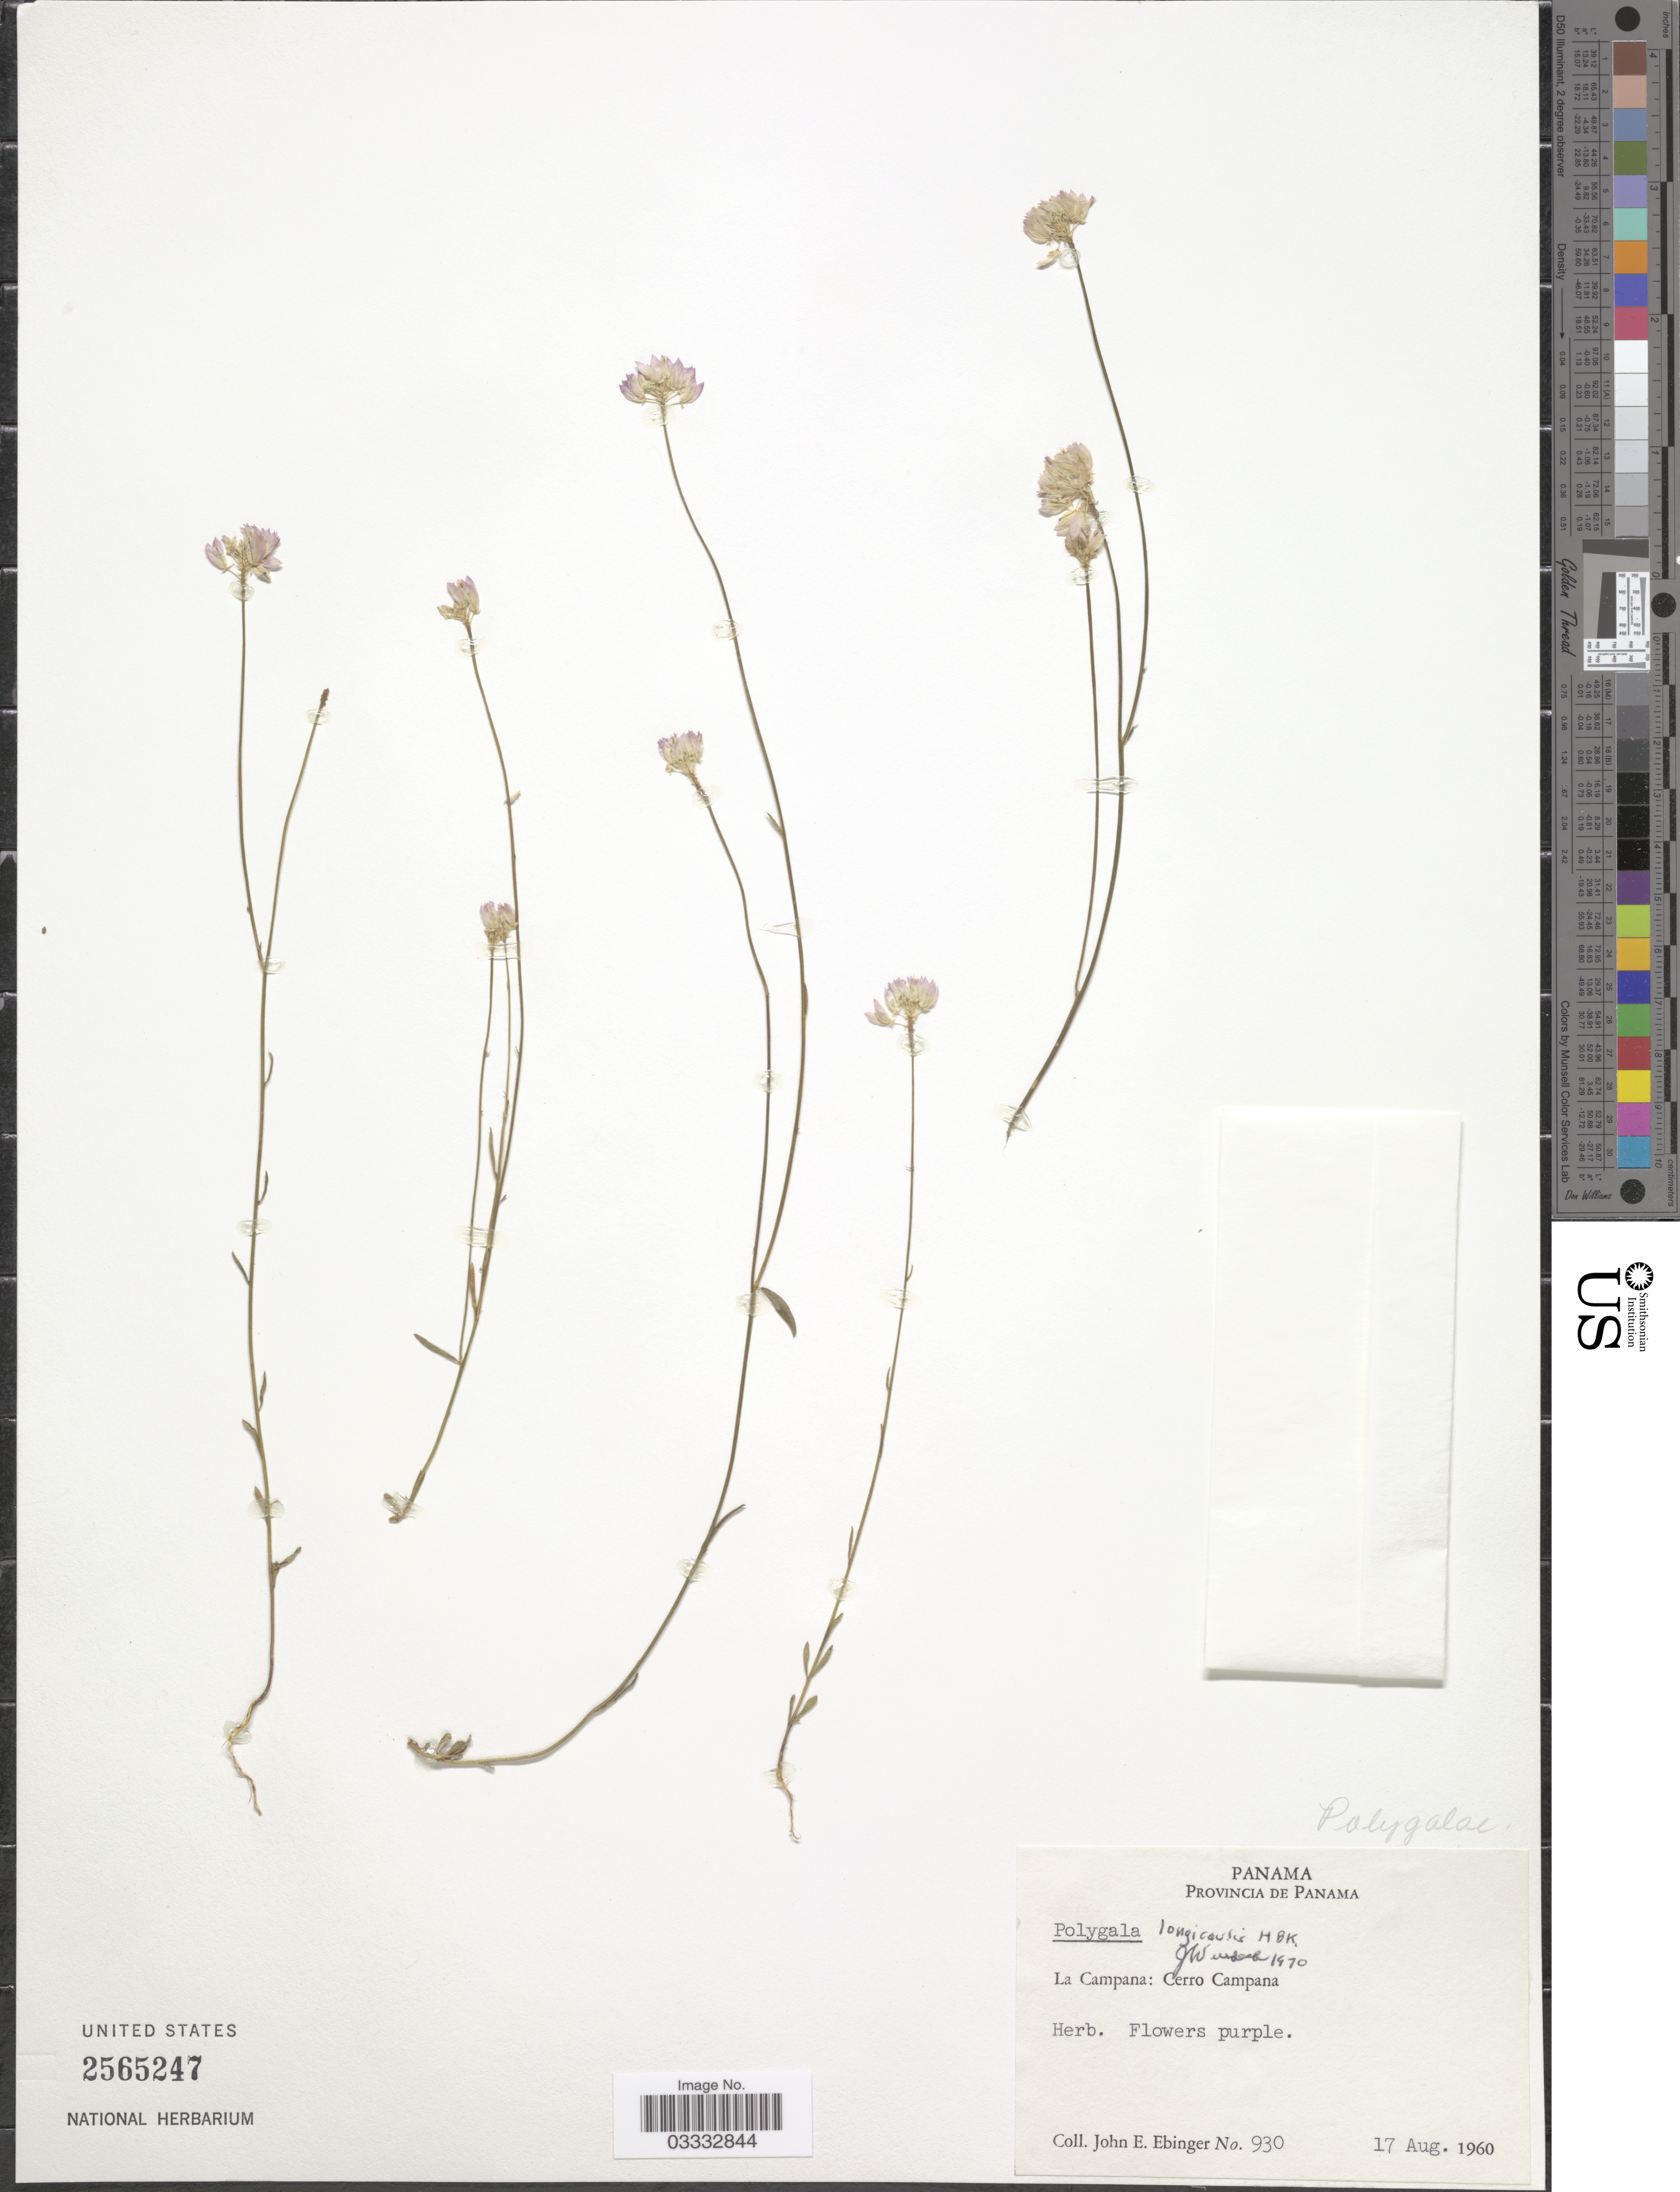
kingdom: Plantae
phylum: Tracheophyta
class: Magnoliopsida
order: Fabales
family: Polygalaceae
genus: Polygala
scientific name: Polygala longicaulis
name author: Kunth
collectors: J. Ebinger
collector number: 930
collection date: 1960-08-17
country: Panama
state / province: Panamá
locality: La Campana: Cerro Campana.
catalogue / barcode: US 2565247